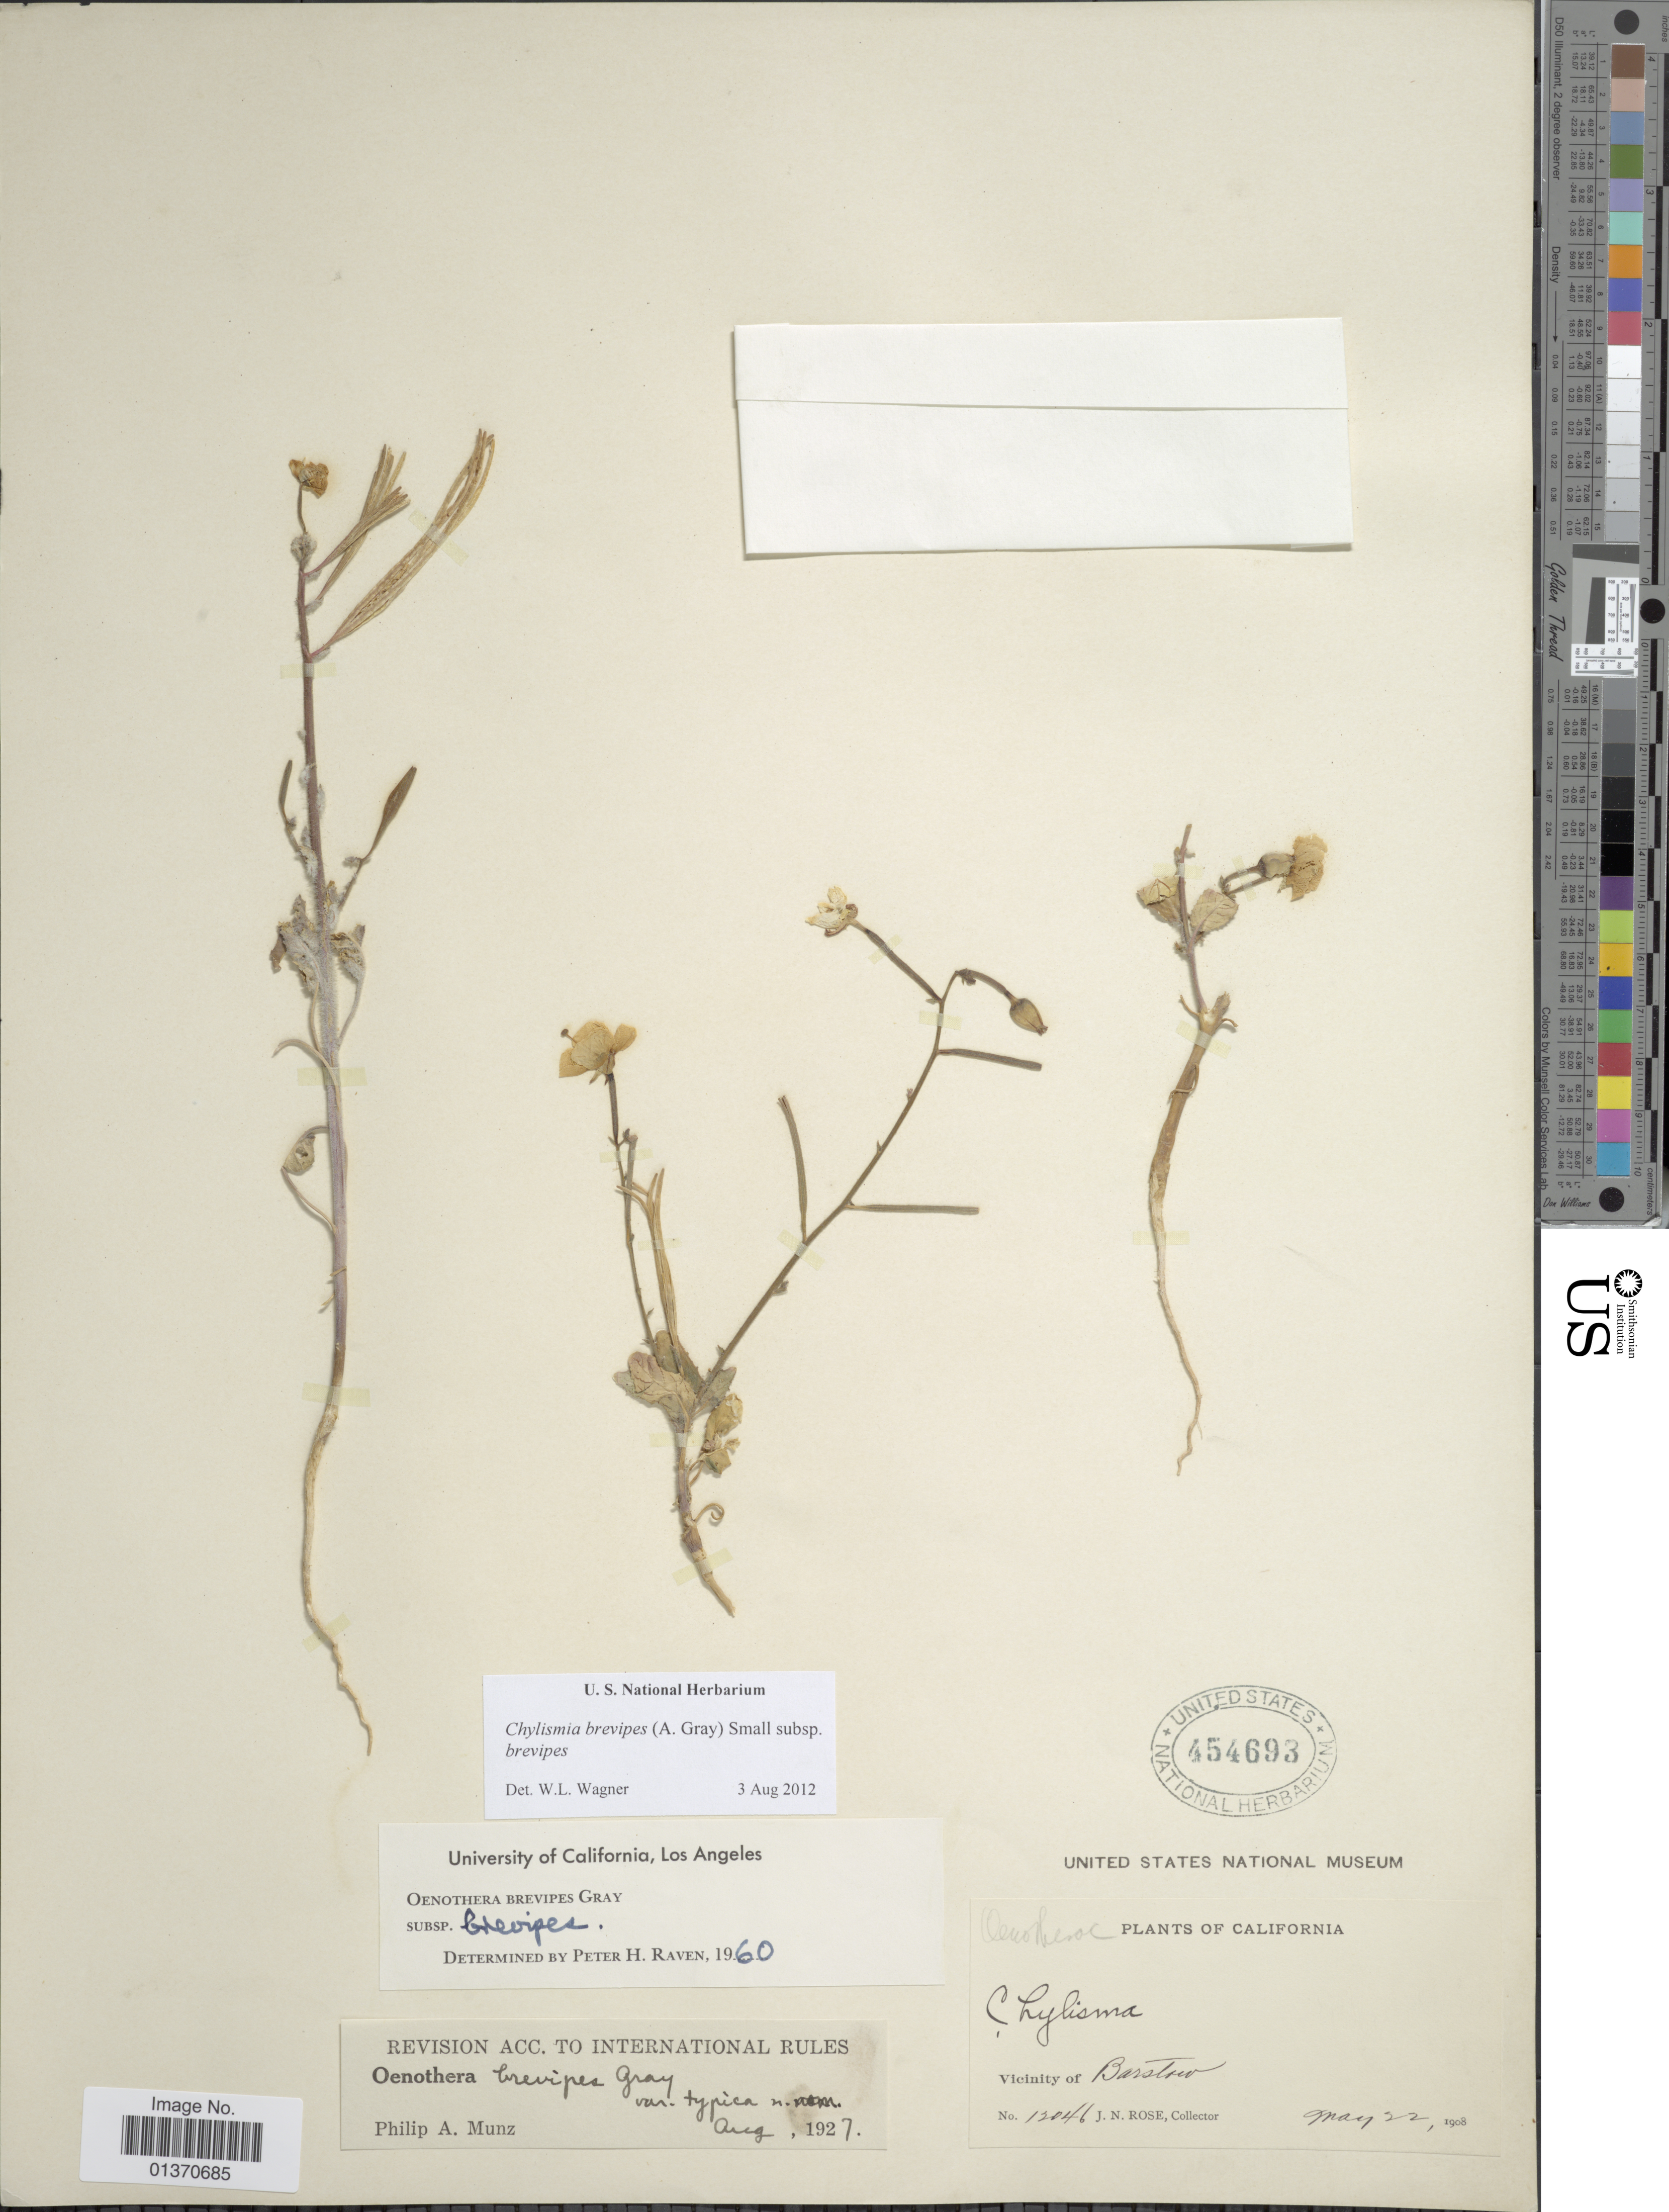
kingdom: Plantae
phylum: Tracheophyta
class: Magnoliopsida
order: Myrtales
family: Onagraceae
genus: Chylismia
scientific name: Chylismia brevipes subsp. brevipes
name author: (A. Gray) Small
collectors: J. N. Rose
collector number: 12046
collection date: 1908-05-22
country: United States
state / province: California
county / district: San Bernardino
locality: Vicinity of Barstow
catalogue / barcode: US 454693